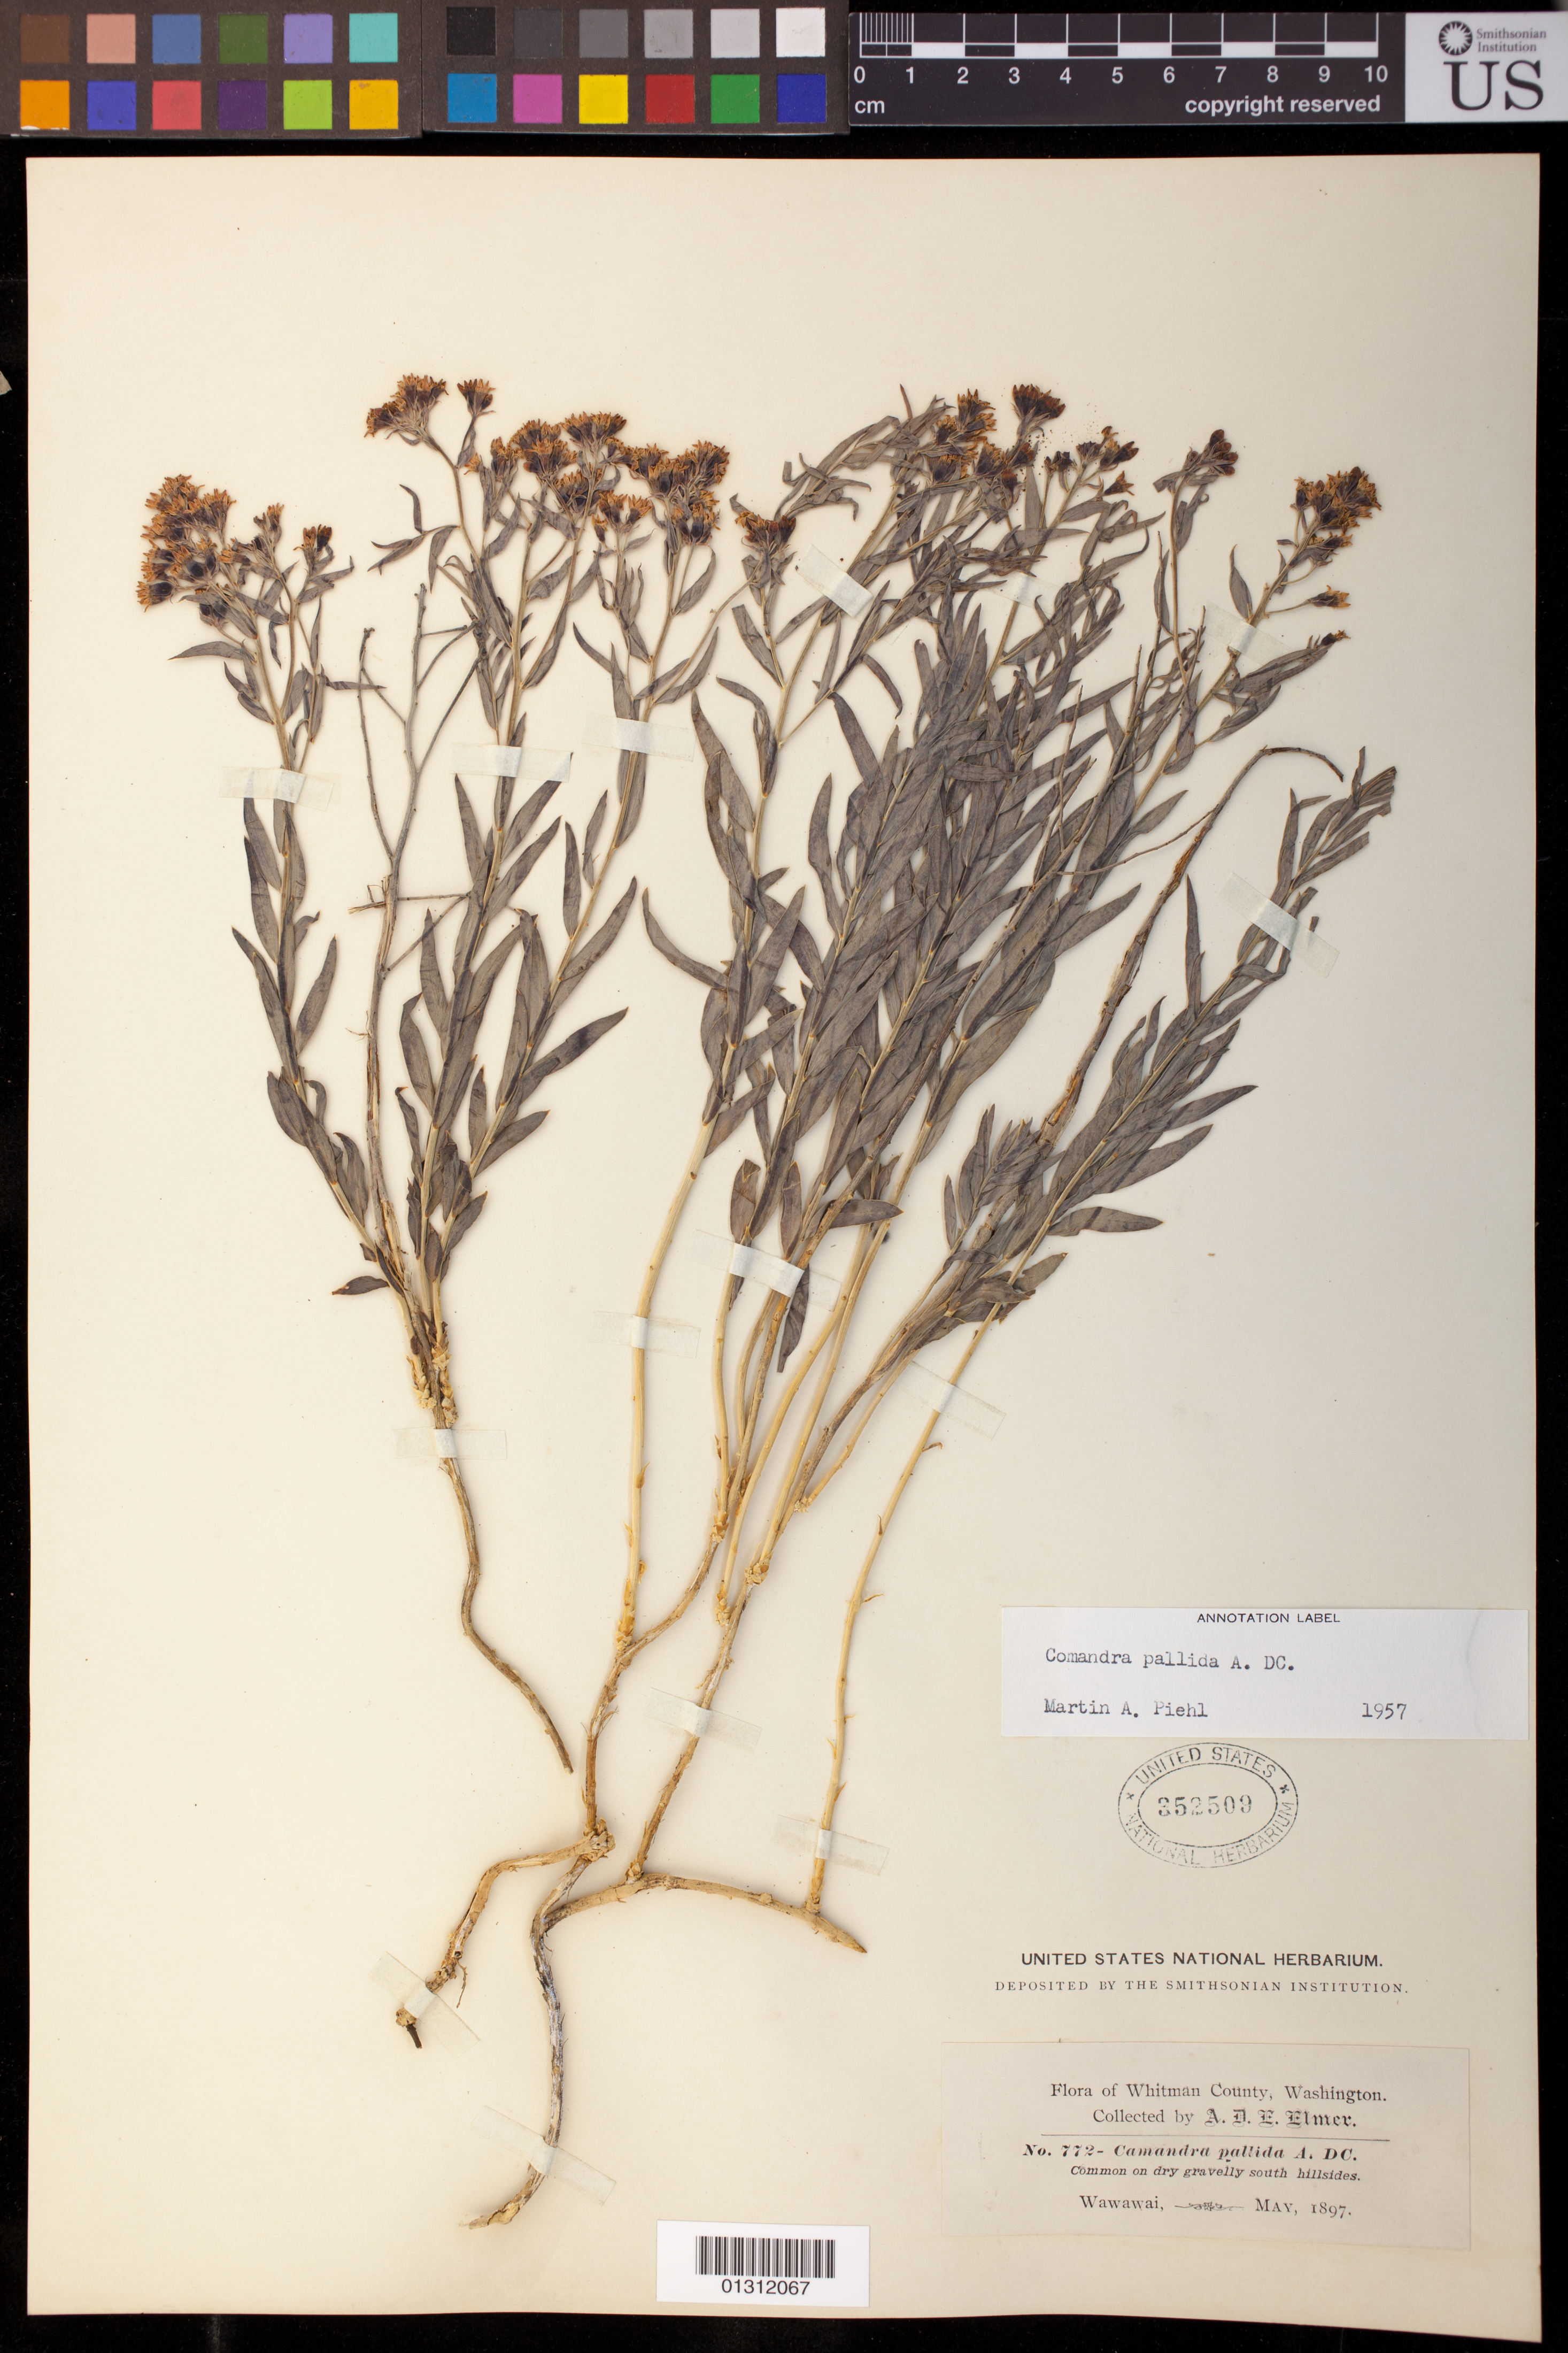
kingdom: Plantae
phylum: Tracheophyta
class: Magnoliopsida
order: Santalales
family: Comandraceae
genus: Comandra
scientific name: Comandra pallida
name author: A. DC.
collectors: A. D. E. Elmer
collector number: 772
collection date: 1897-05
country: United States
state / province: Washington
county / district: Whitman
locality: Wawawai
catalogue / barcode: US 352509